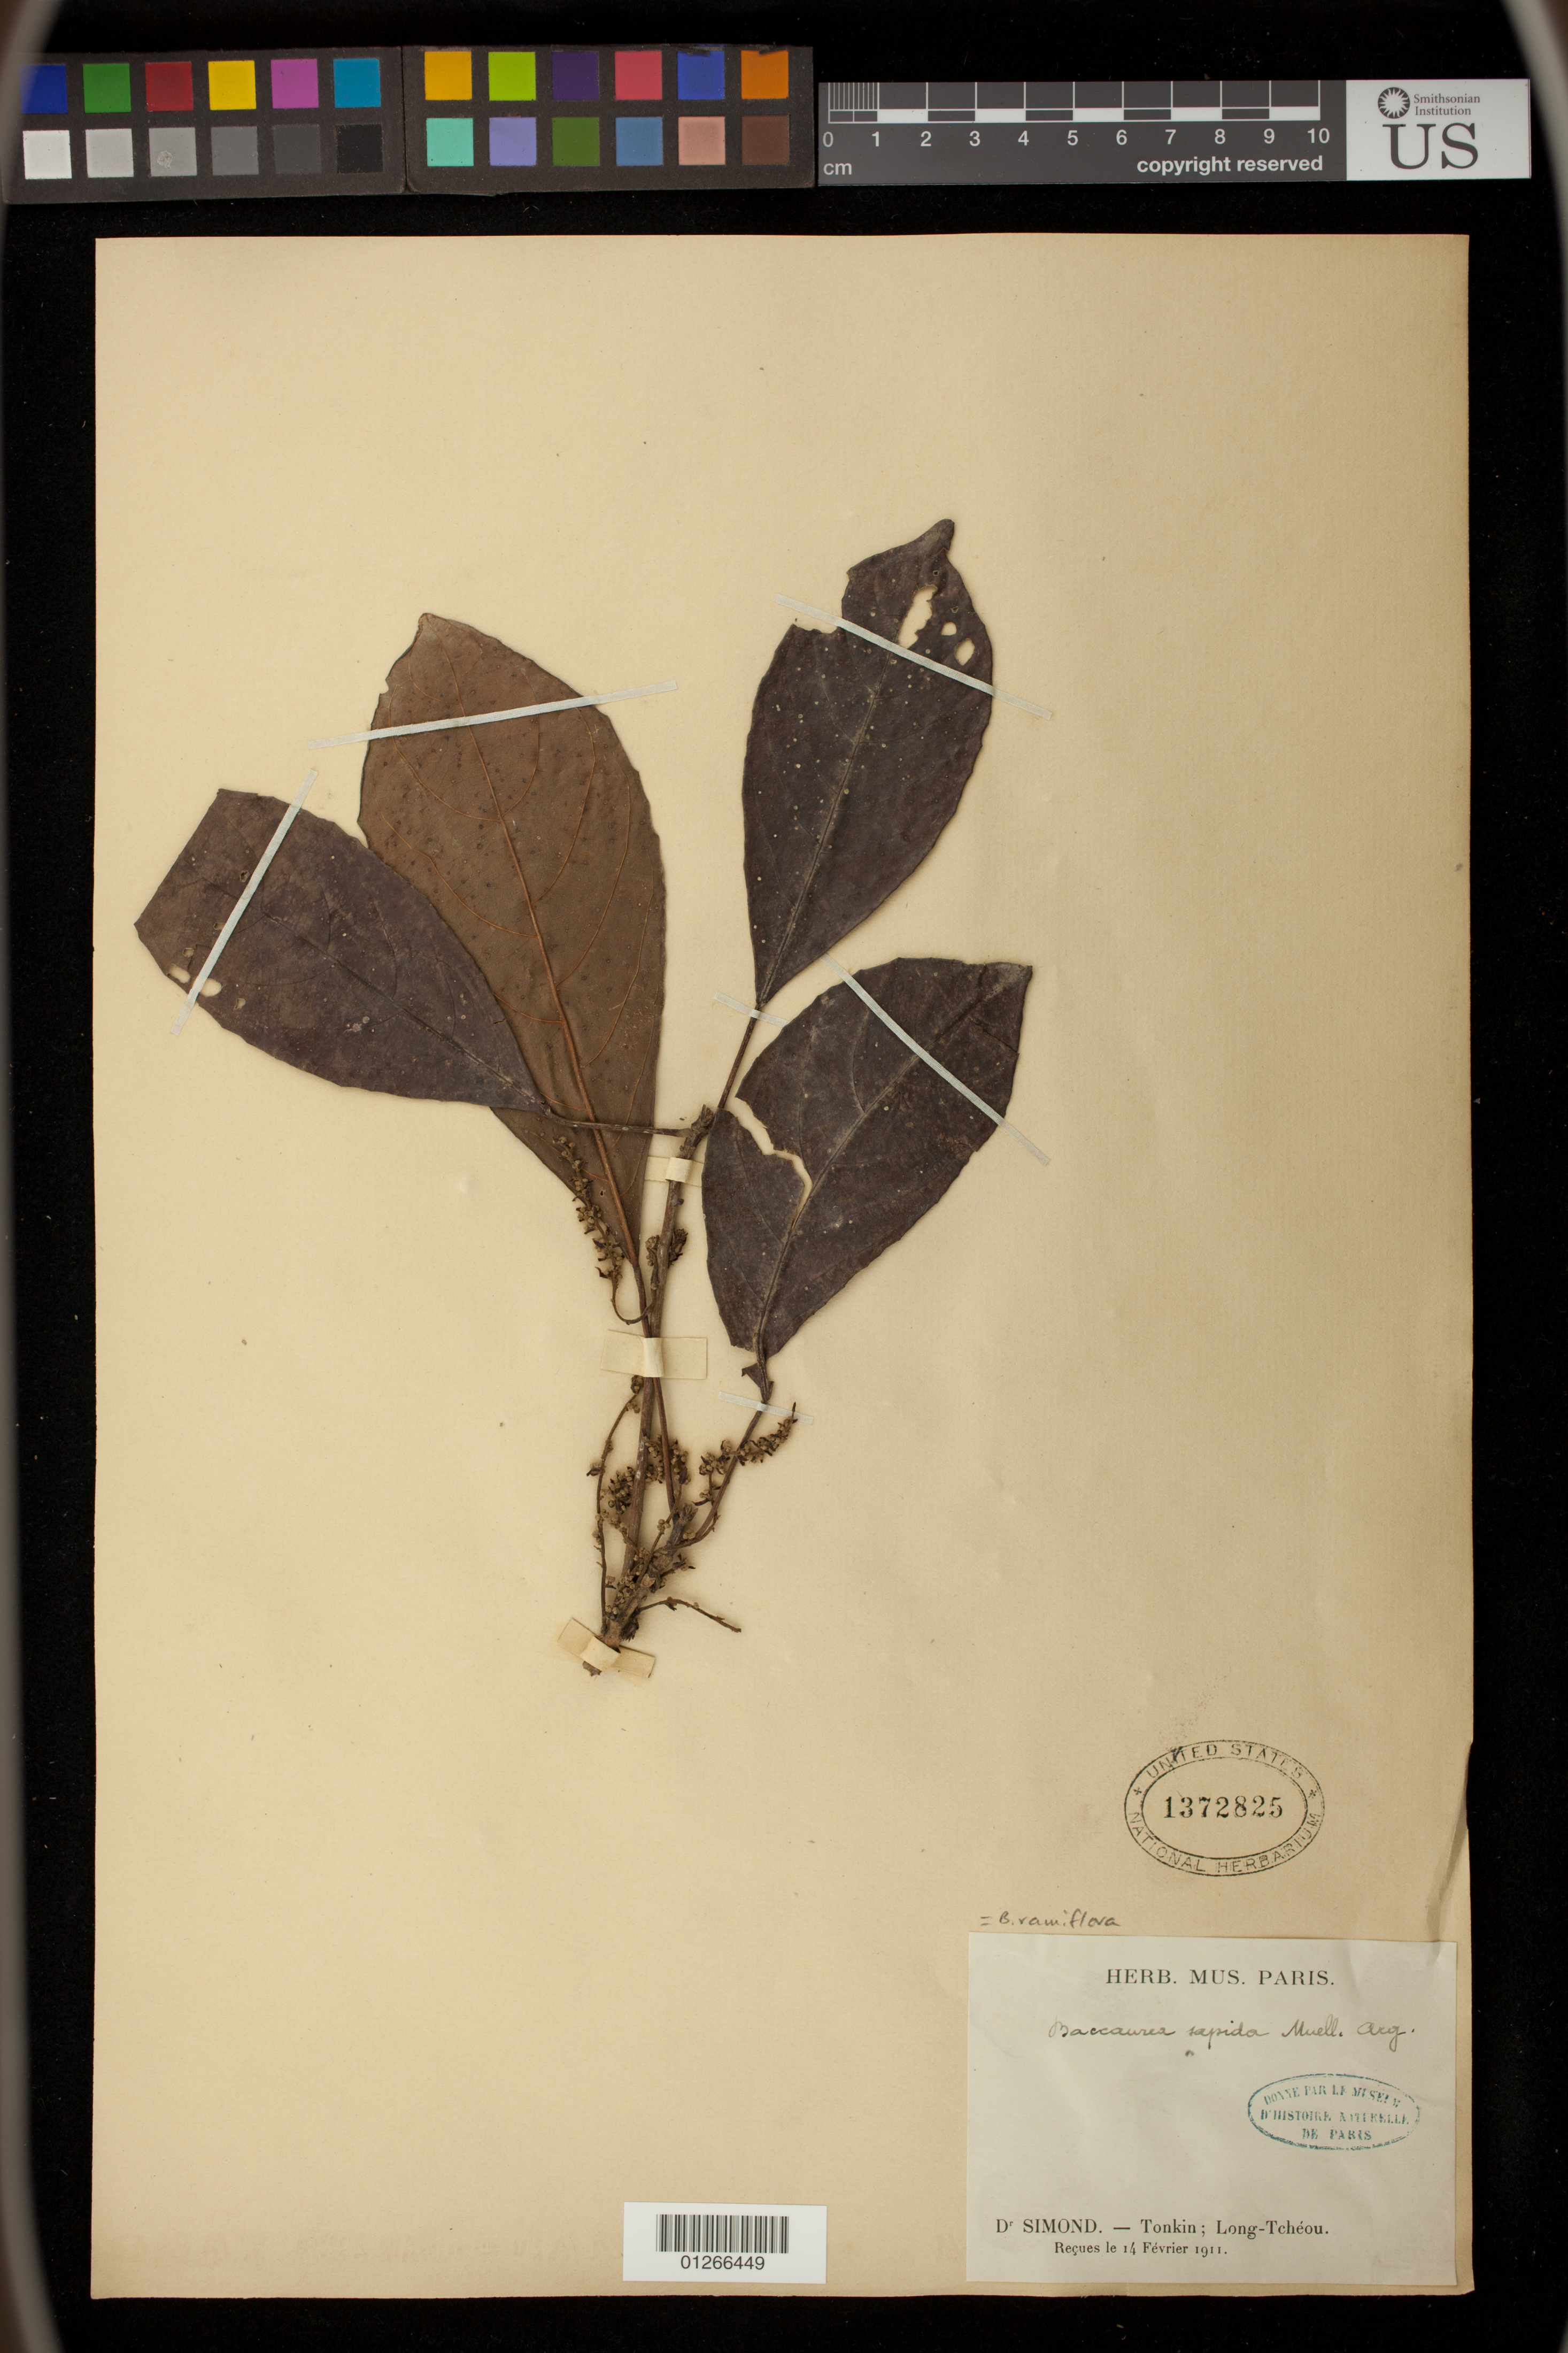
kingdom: Plantae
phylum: Tracheophyta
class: Magnoliopsida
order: Malpighiales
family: Phyllanthaceae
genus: Baccaurea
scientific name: Baccaurea ramiflora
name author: Lour.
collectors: -- Simon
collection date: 1911-02-14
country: Vietnam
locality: Tonkin, Long-Tcheou